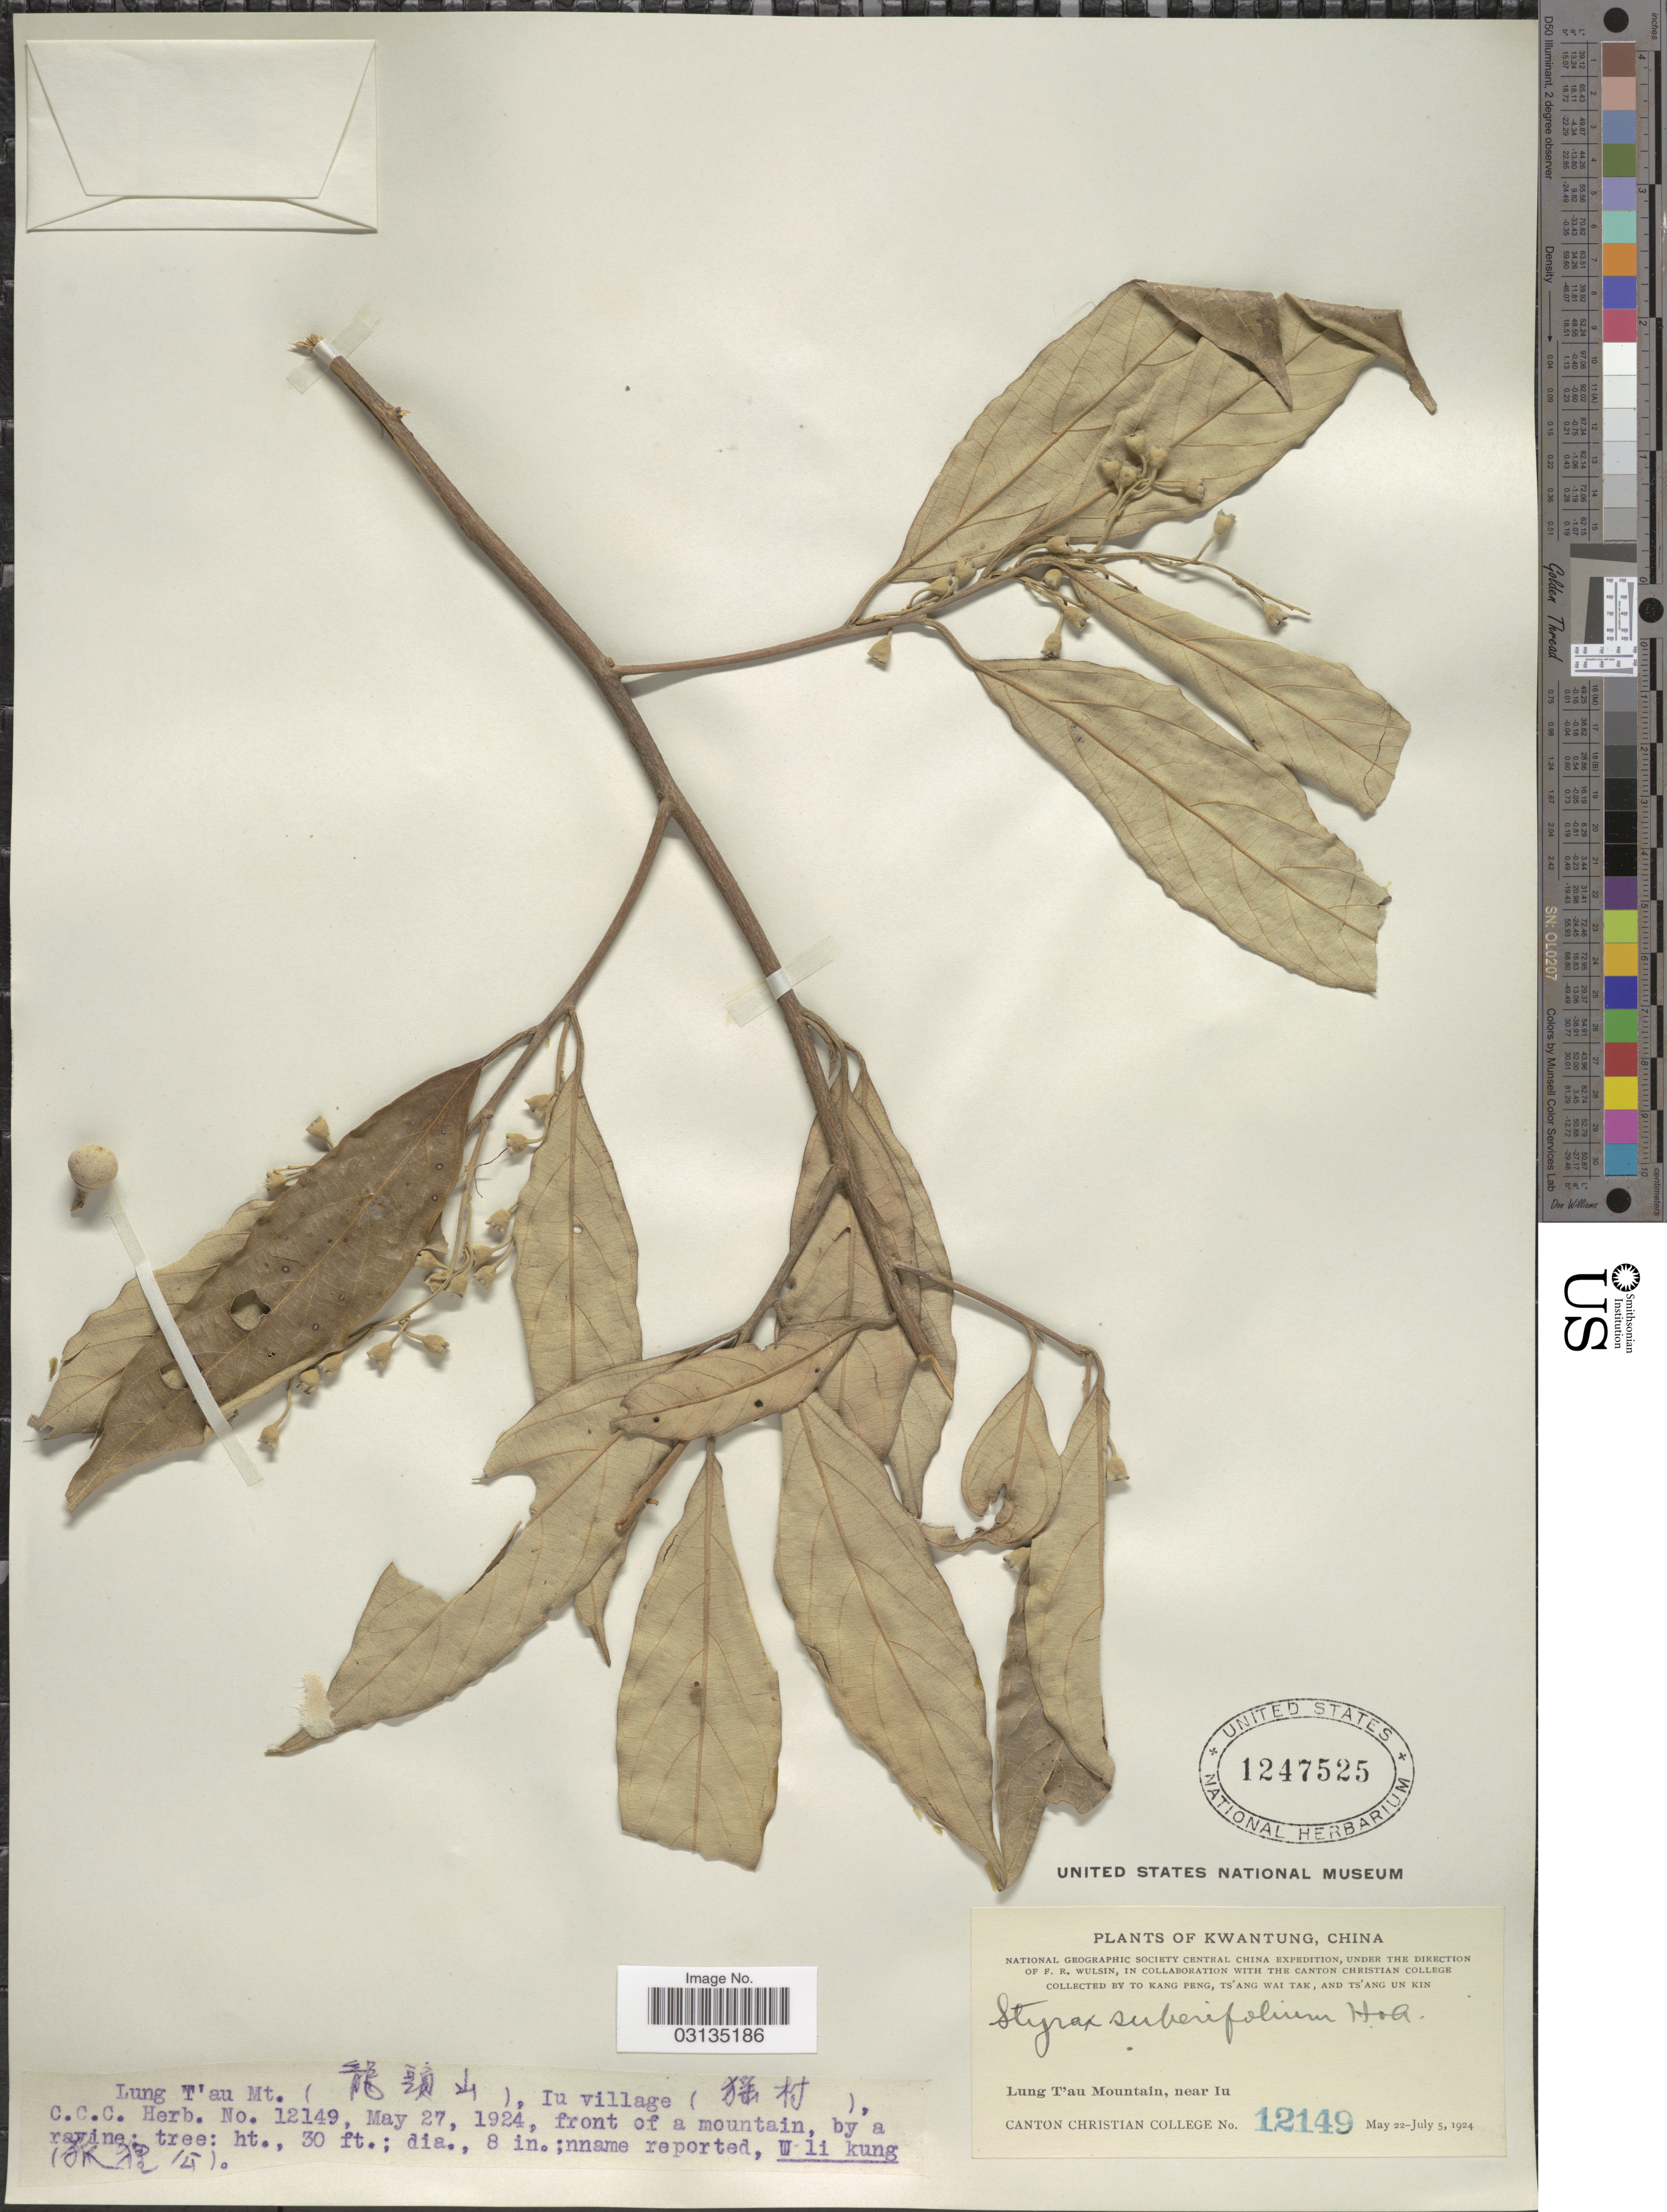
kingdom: Plantae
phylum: Tracheophyta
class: Magnoliopsida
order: Ericales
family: Styracaceae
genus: Styrax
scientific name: Styrax suberifolius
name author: Hook. & Arn.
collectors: To Kang P'eng, W. T. Tsang & Ts' Ang Un Kin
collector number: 12149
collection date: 1924-05-27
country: China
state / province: Guangdong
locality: Kwangtung, China, Lung T'au Mountain, near Iu Village, front of a mountain, by a ravine.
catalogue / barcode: US 1247525